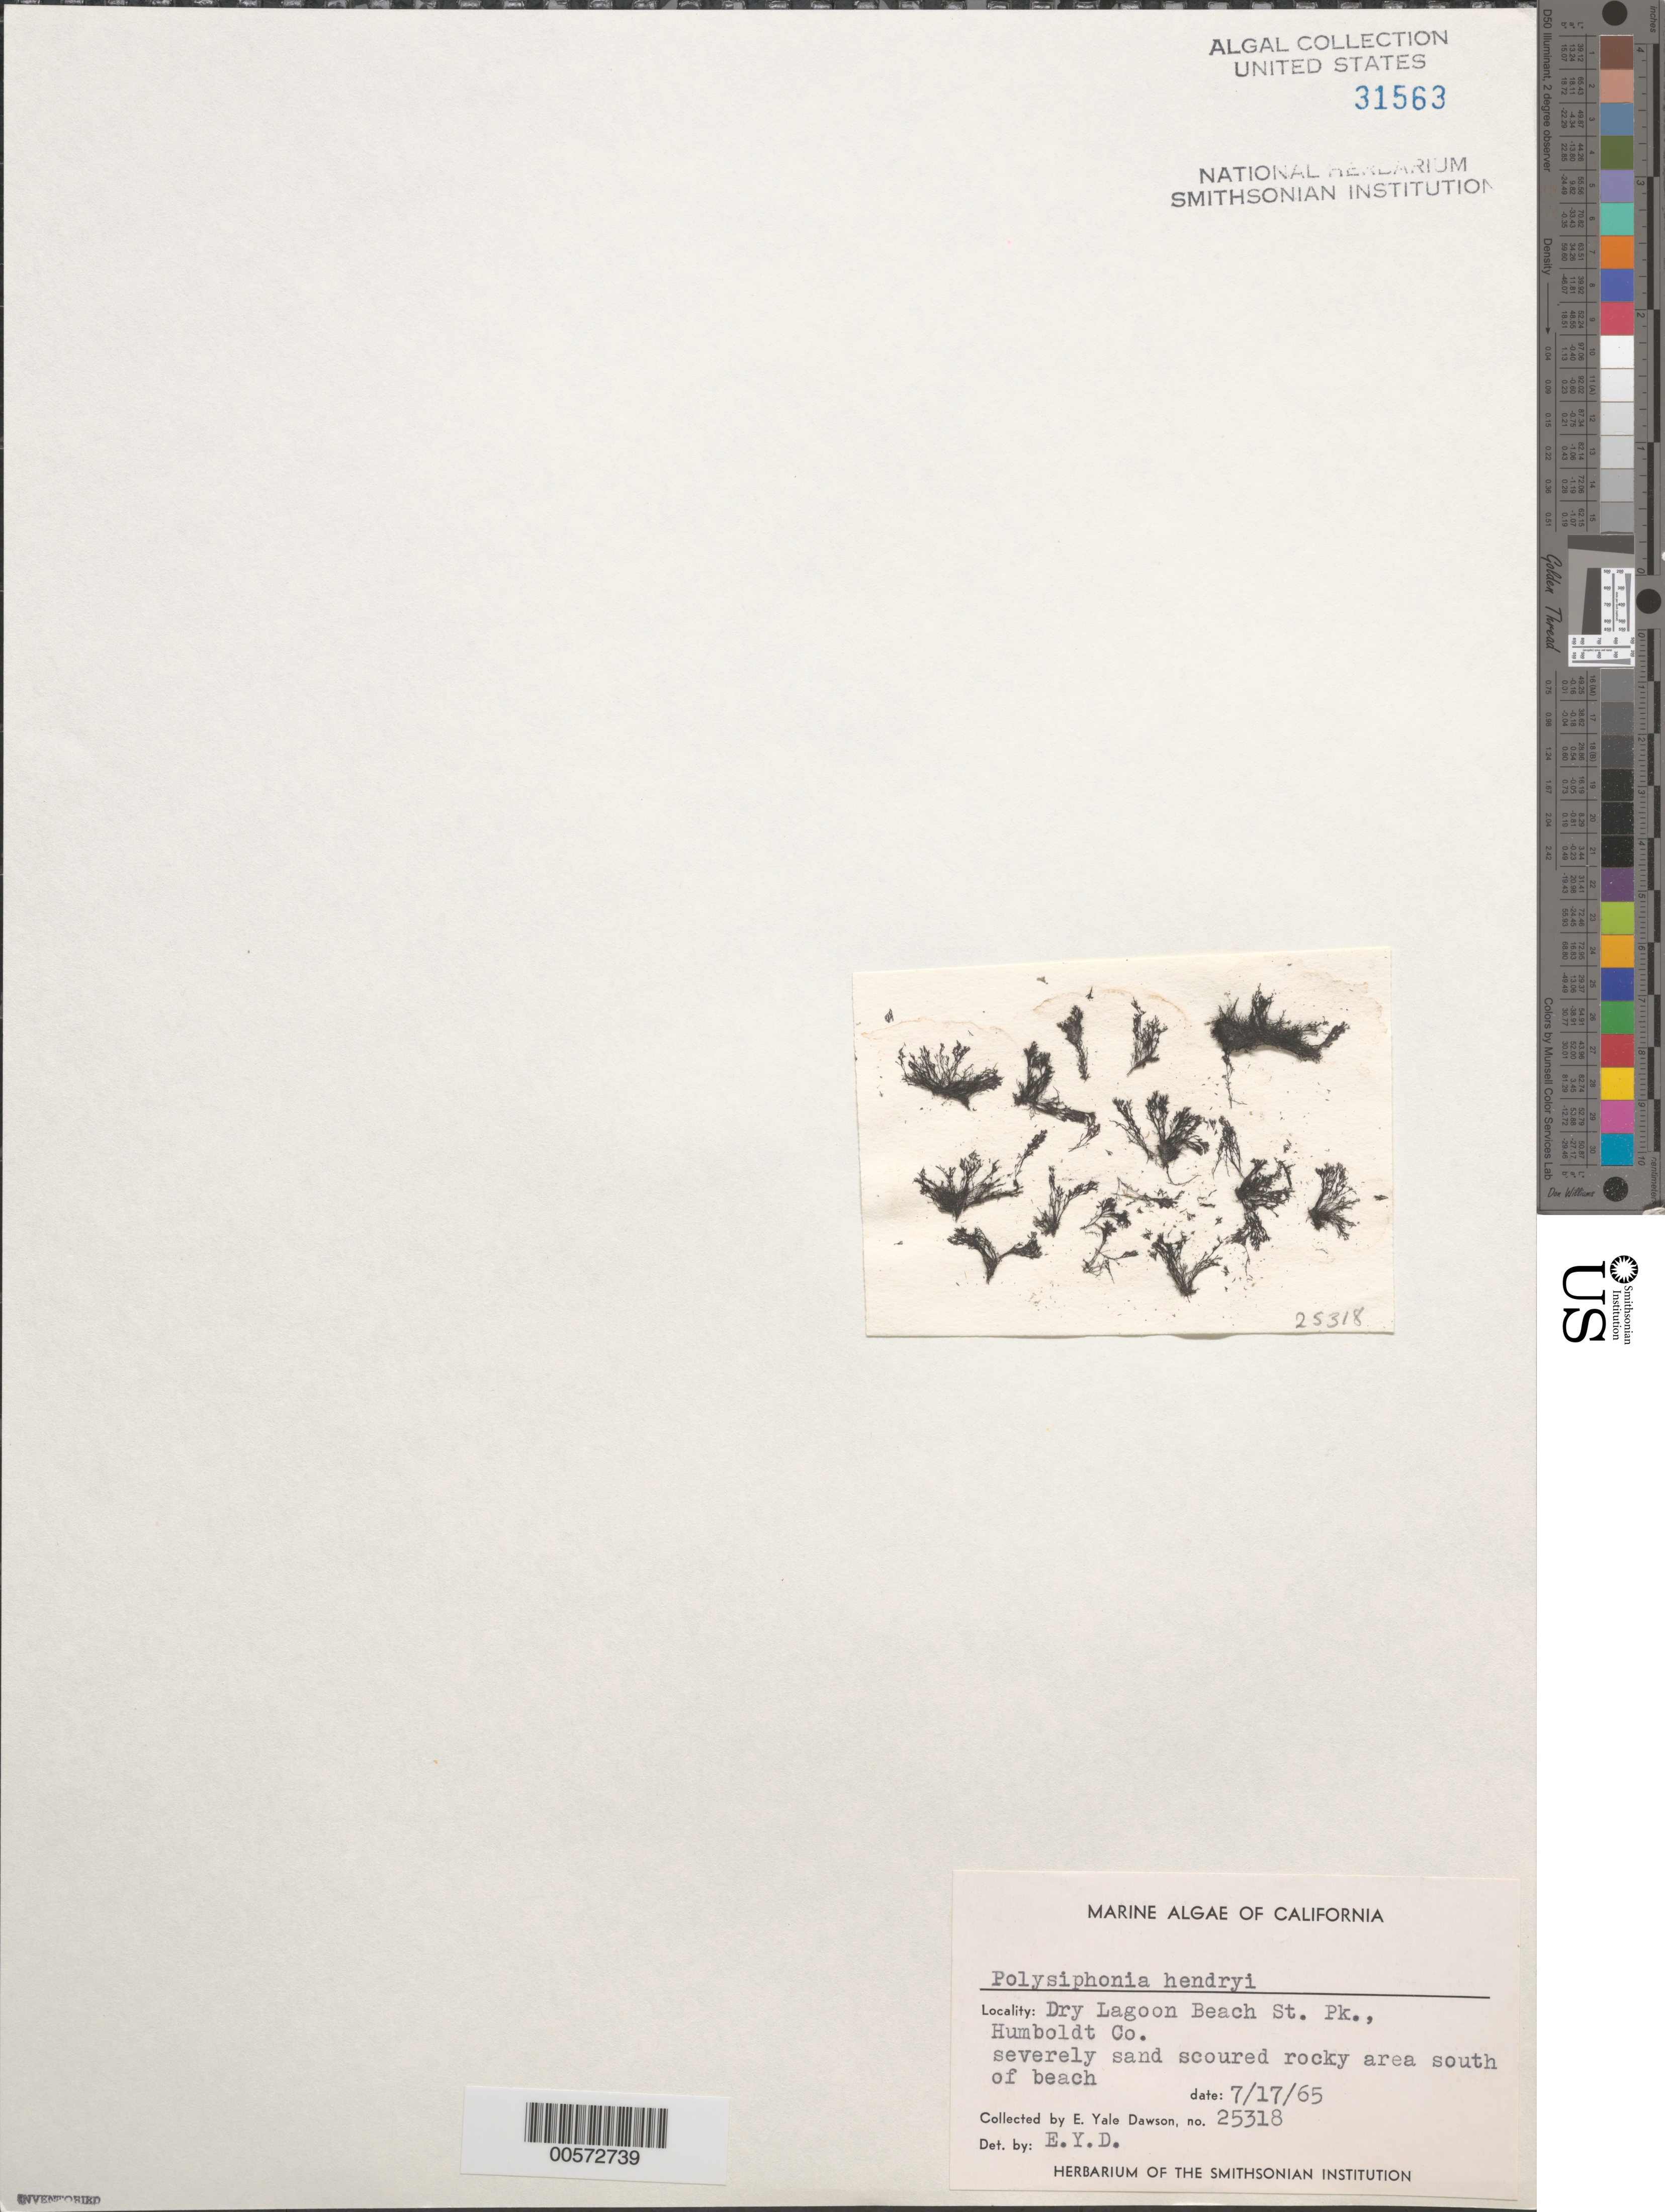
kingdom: Plantae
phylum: Rhodophyta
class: Florideophyceae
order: Ceramiales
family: Rhodomelaceae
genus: Vertebrata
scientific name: Vertebrata hendryi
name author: (N.L. Gardner) Savoie & G.W. Saunders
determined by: Algae name updating Project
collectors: E. Y. Dawson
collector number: EYD 25318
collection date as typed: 17 Jul 1965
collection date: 1965-07-17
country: United States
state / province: California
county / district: Humboldt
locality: Dry Lagoon Beach State Park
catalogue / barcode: US 31563